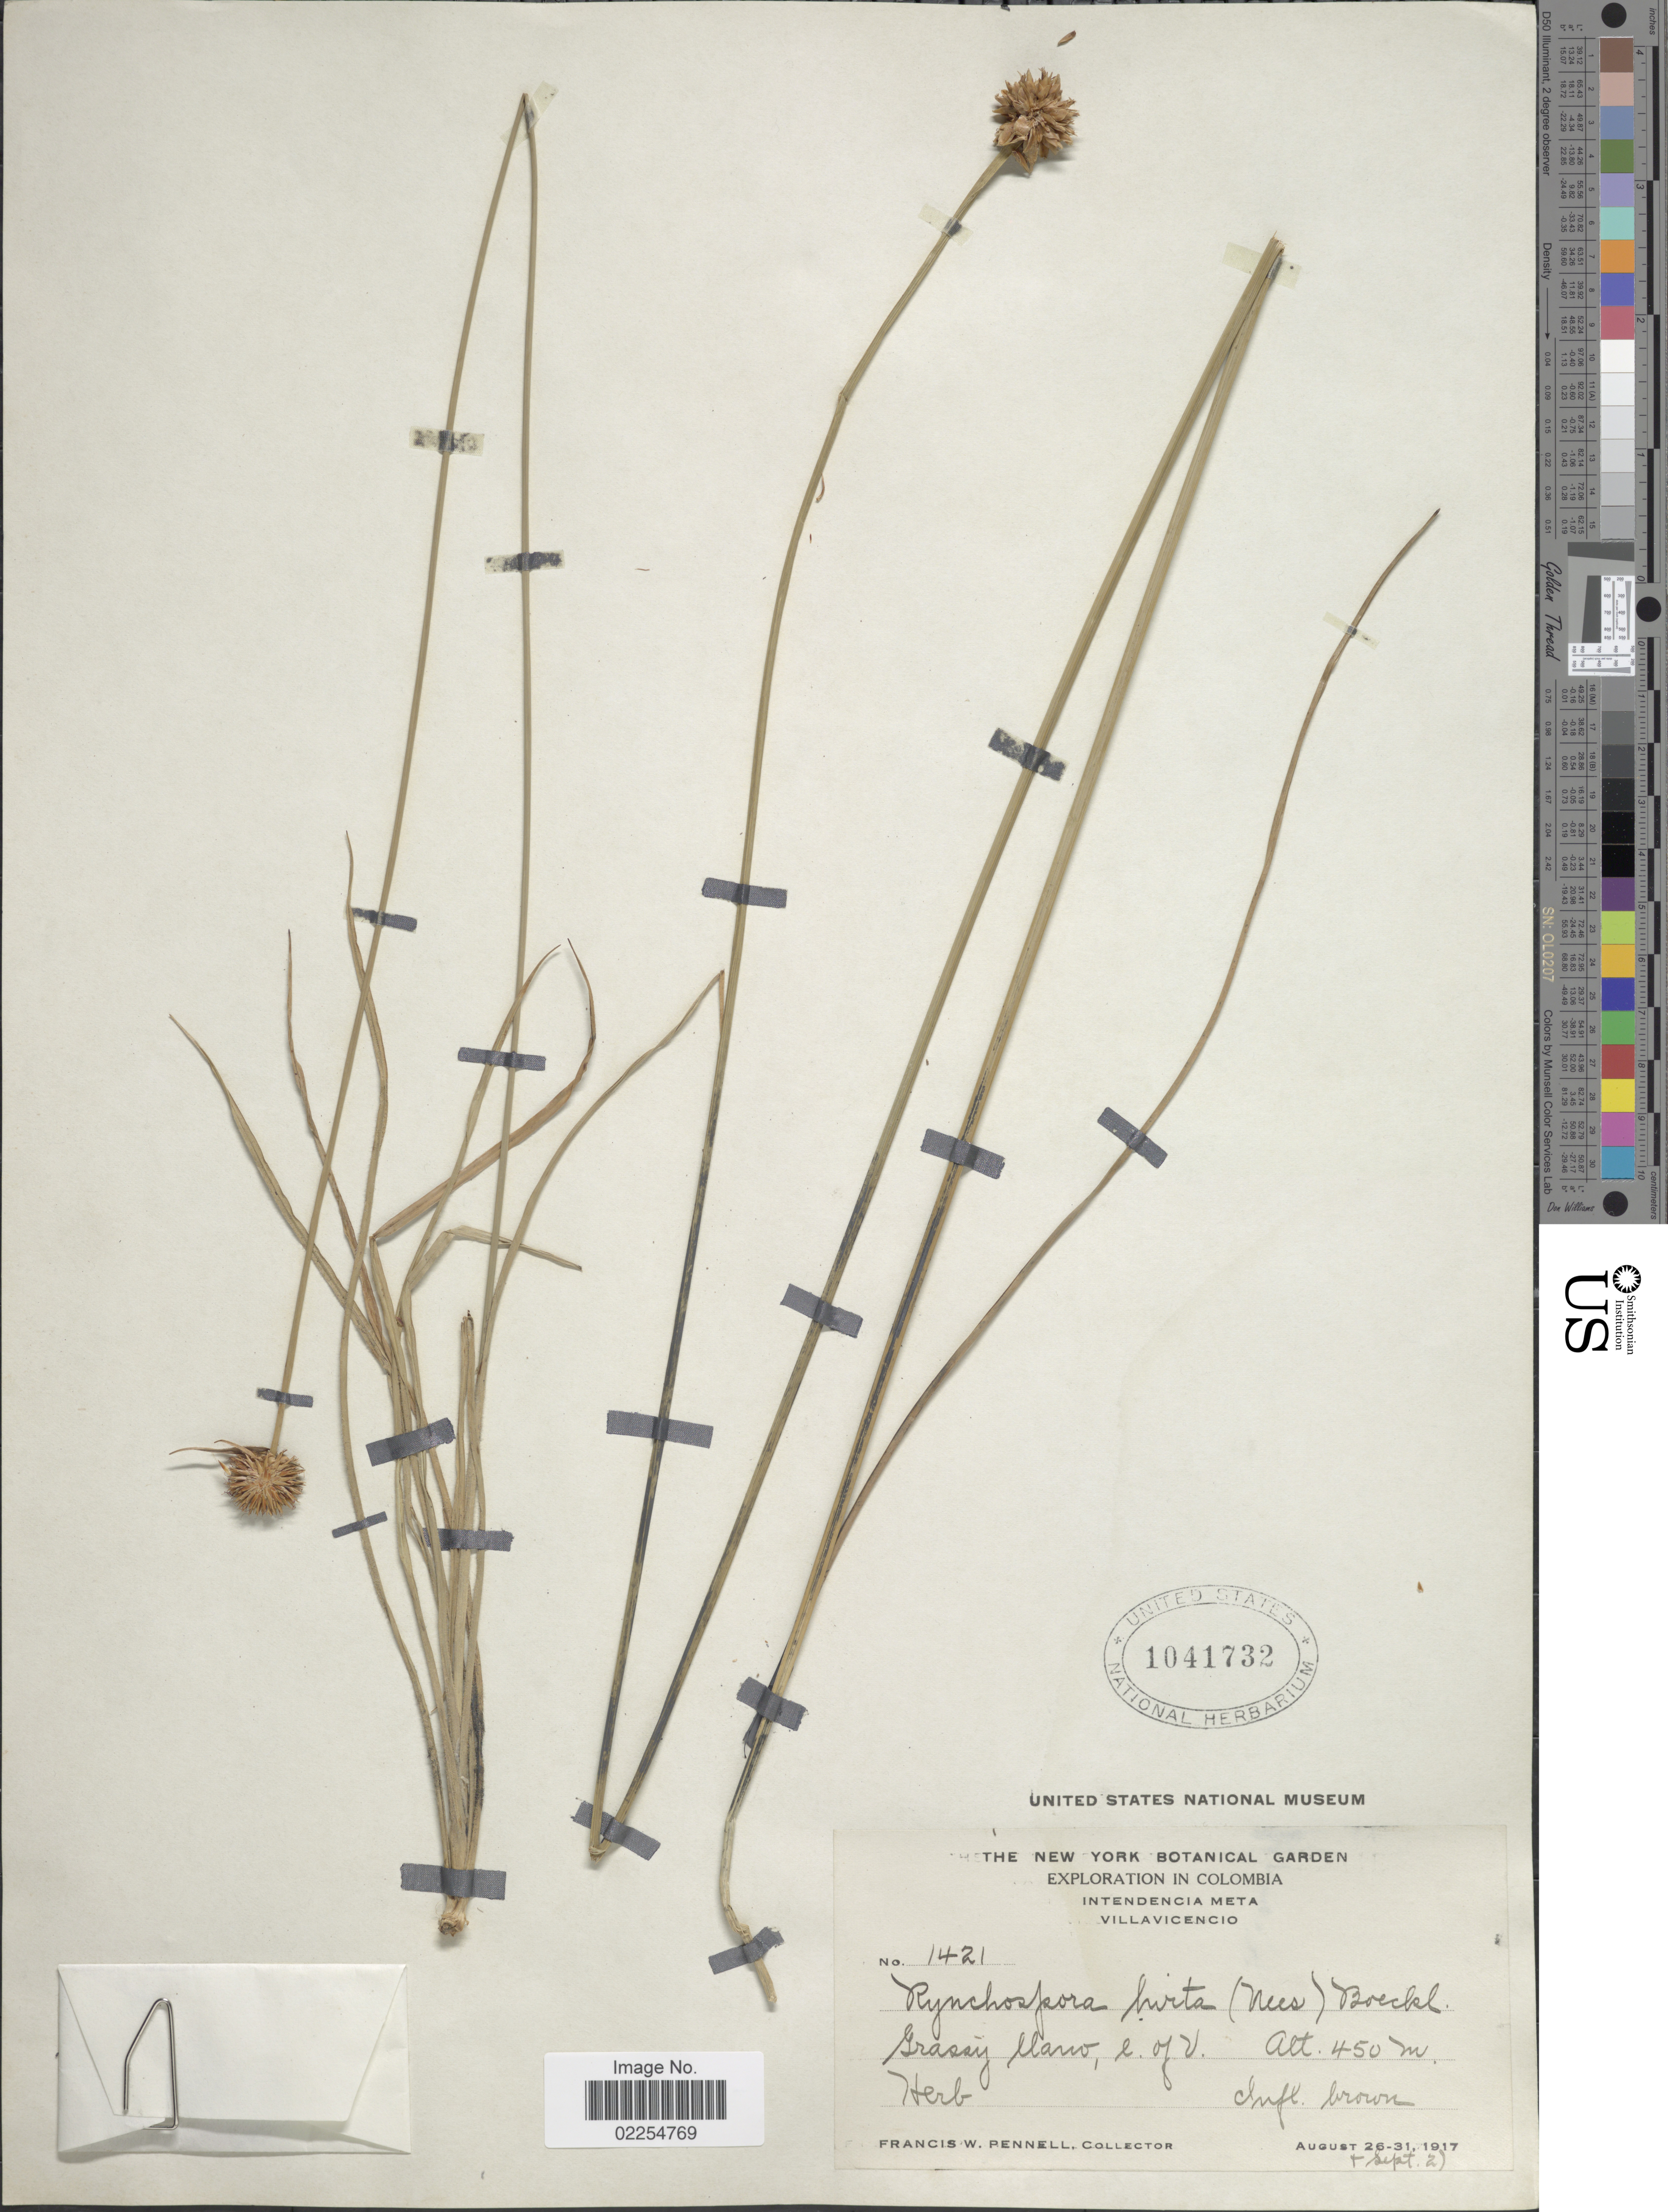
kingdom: Plantae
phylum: Tracheophyta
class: Liliopsida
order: Poales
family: Cyperaceae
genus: Rhynchospora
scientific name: Rhynchospora hirta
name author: (Nees) Boeckeler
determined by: Alves, K.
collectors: F. W. Pennell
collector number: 1421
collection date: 1917-08-26/1917-08-31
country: Colombia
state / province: Meta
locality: Villavicencio, E. of V.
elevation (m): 450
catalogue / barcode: US 1041732